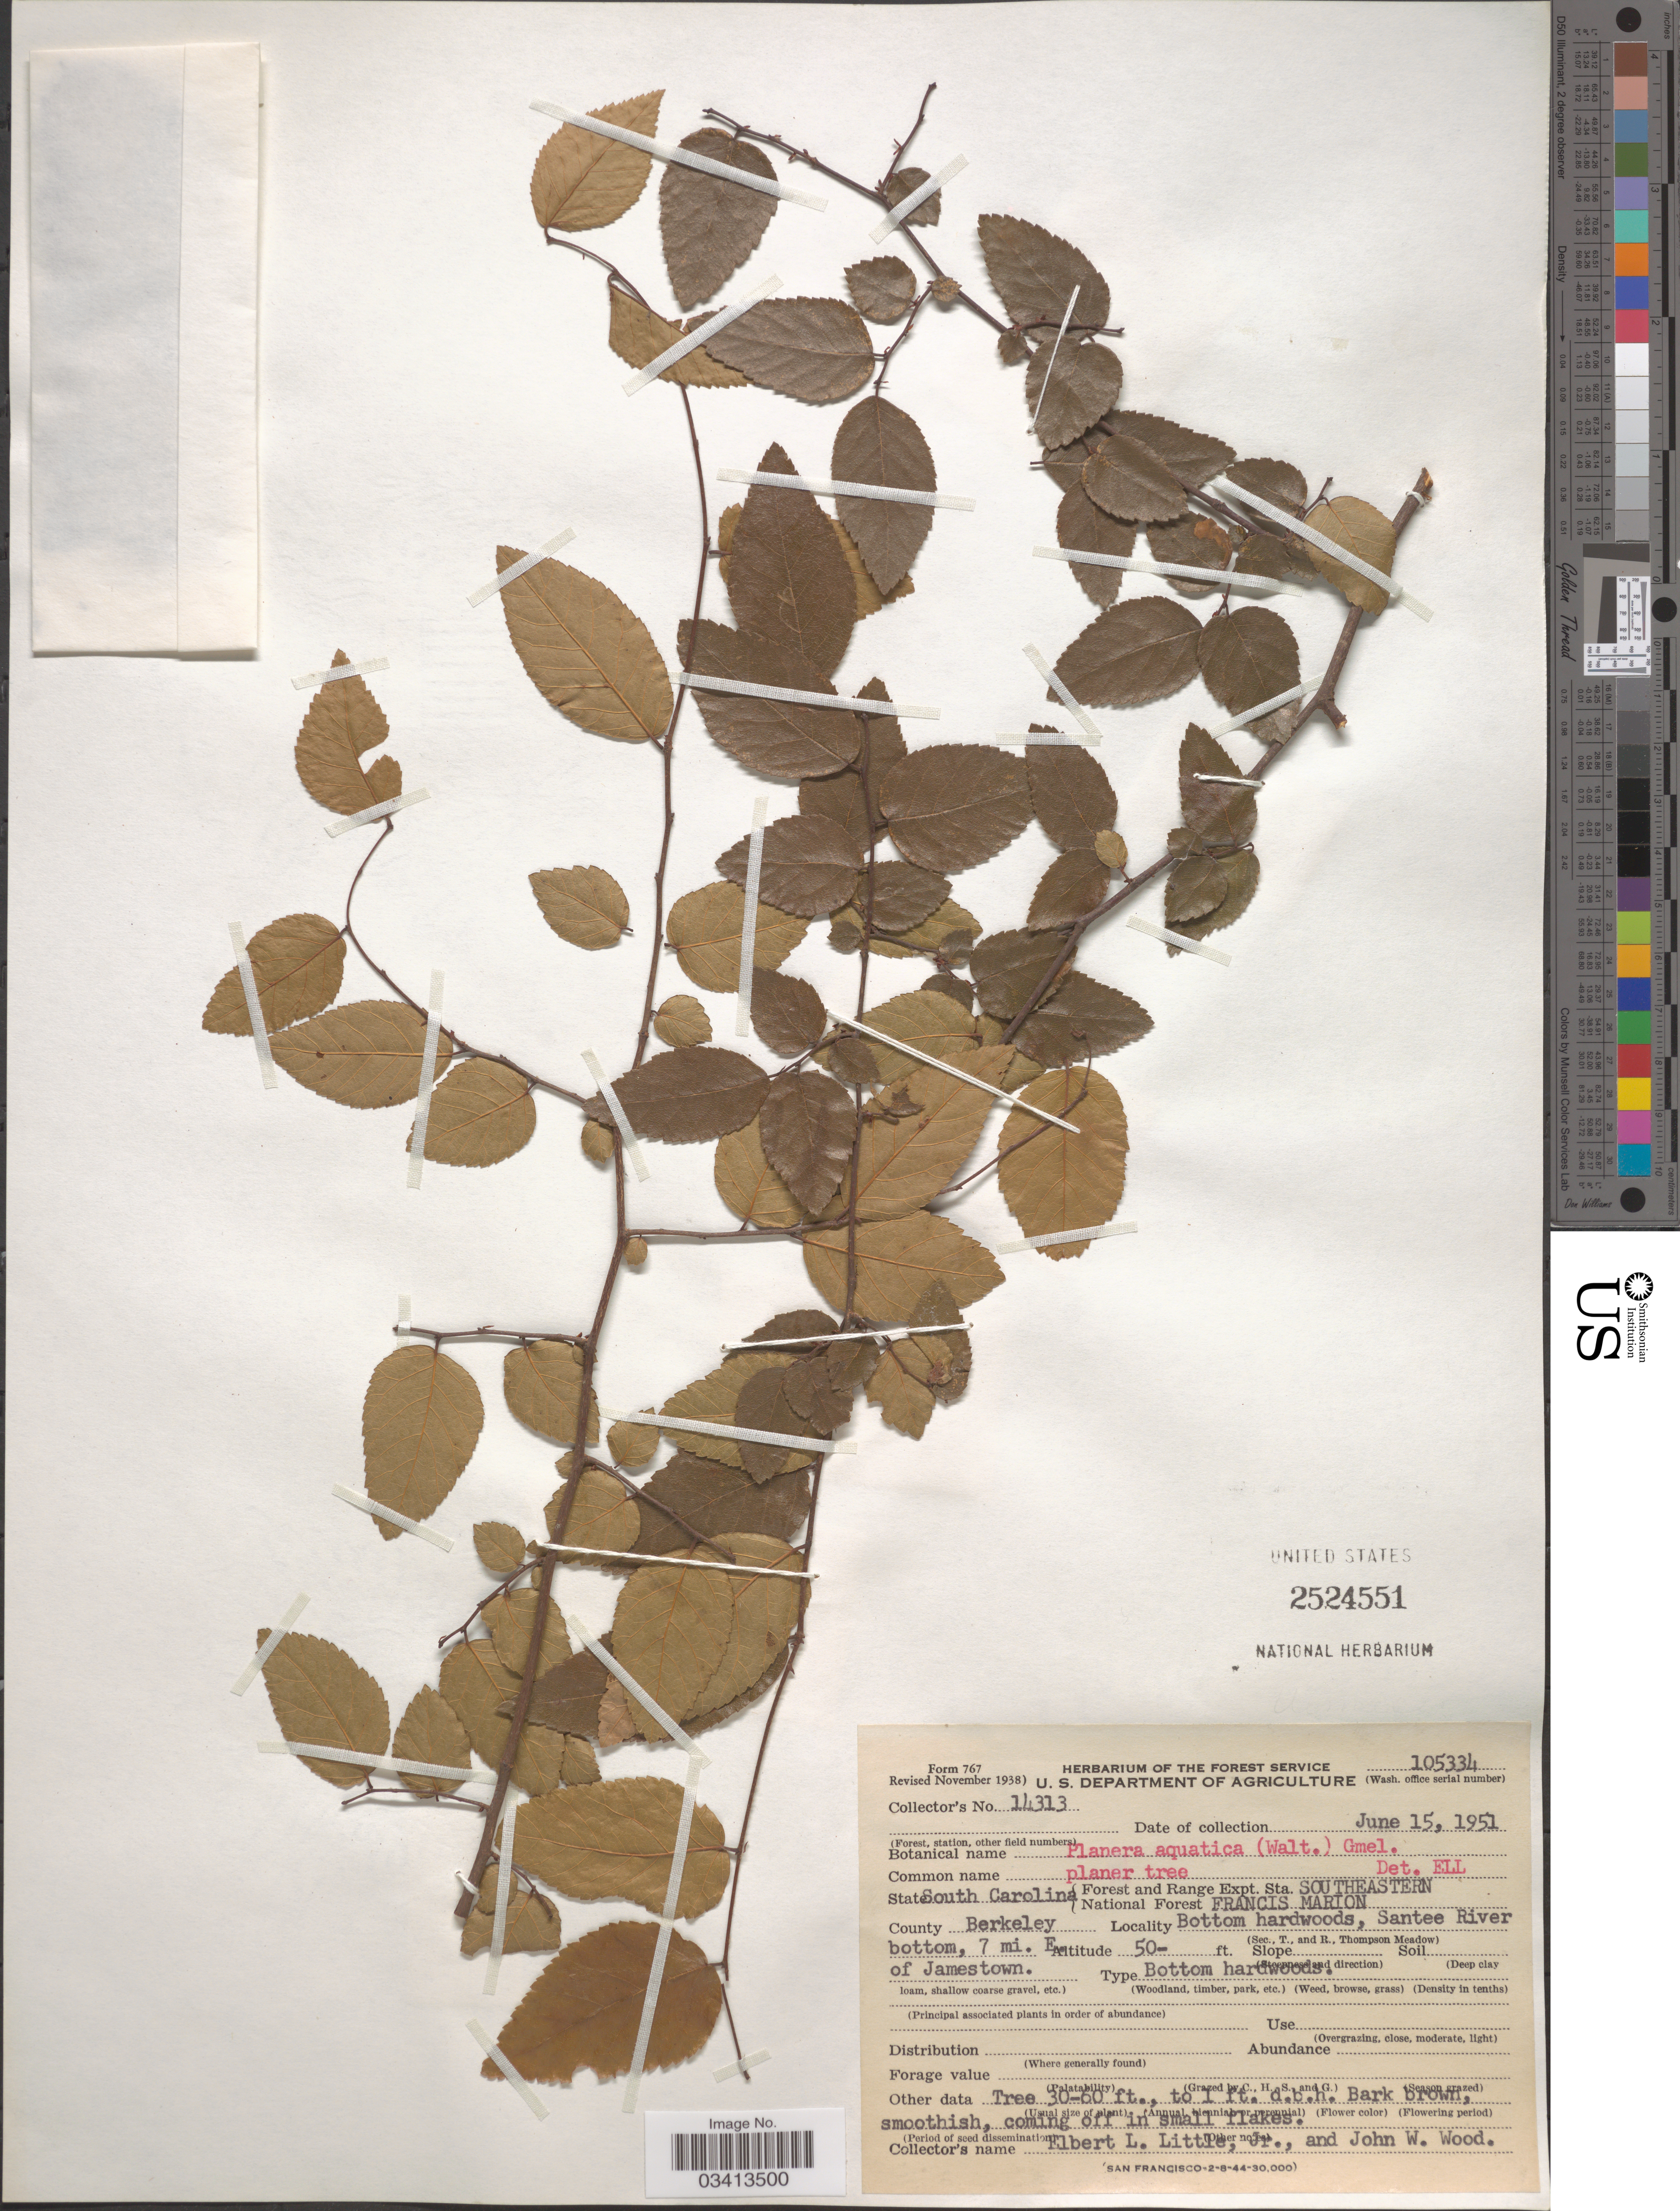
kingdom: Plantae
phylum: Tracheophyta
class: Magnoliopsida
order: Rosales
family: Ulmaceae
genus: Planera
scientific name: Planera aquatica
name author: J.F. Gmel.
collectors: E. L. Little & J. Wood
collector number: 14313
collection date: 1951-06-15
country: United States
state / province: South Carolina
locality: Forest and Range Expt. Sta. Southeastern National Forest Francis Marion. County Berkeley. Bottom hardwoods, Santee River bottom, 7 mi. E of Jamestown.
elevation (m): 15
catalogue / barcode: US 2524551